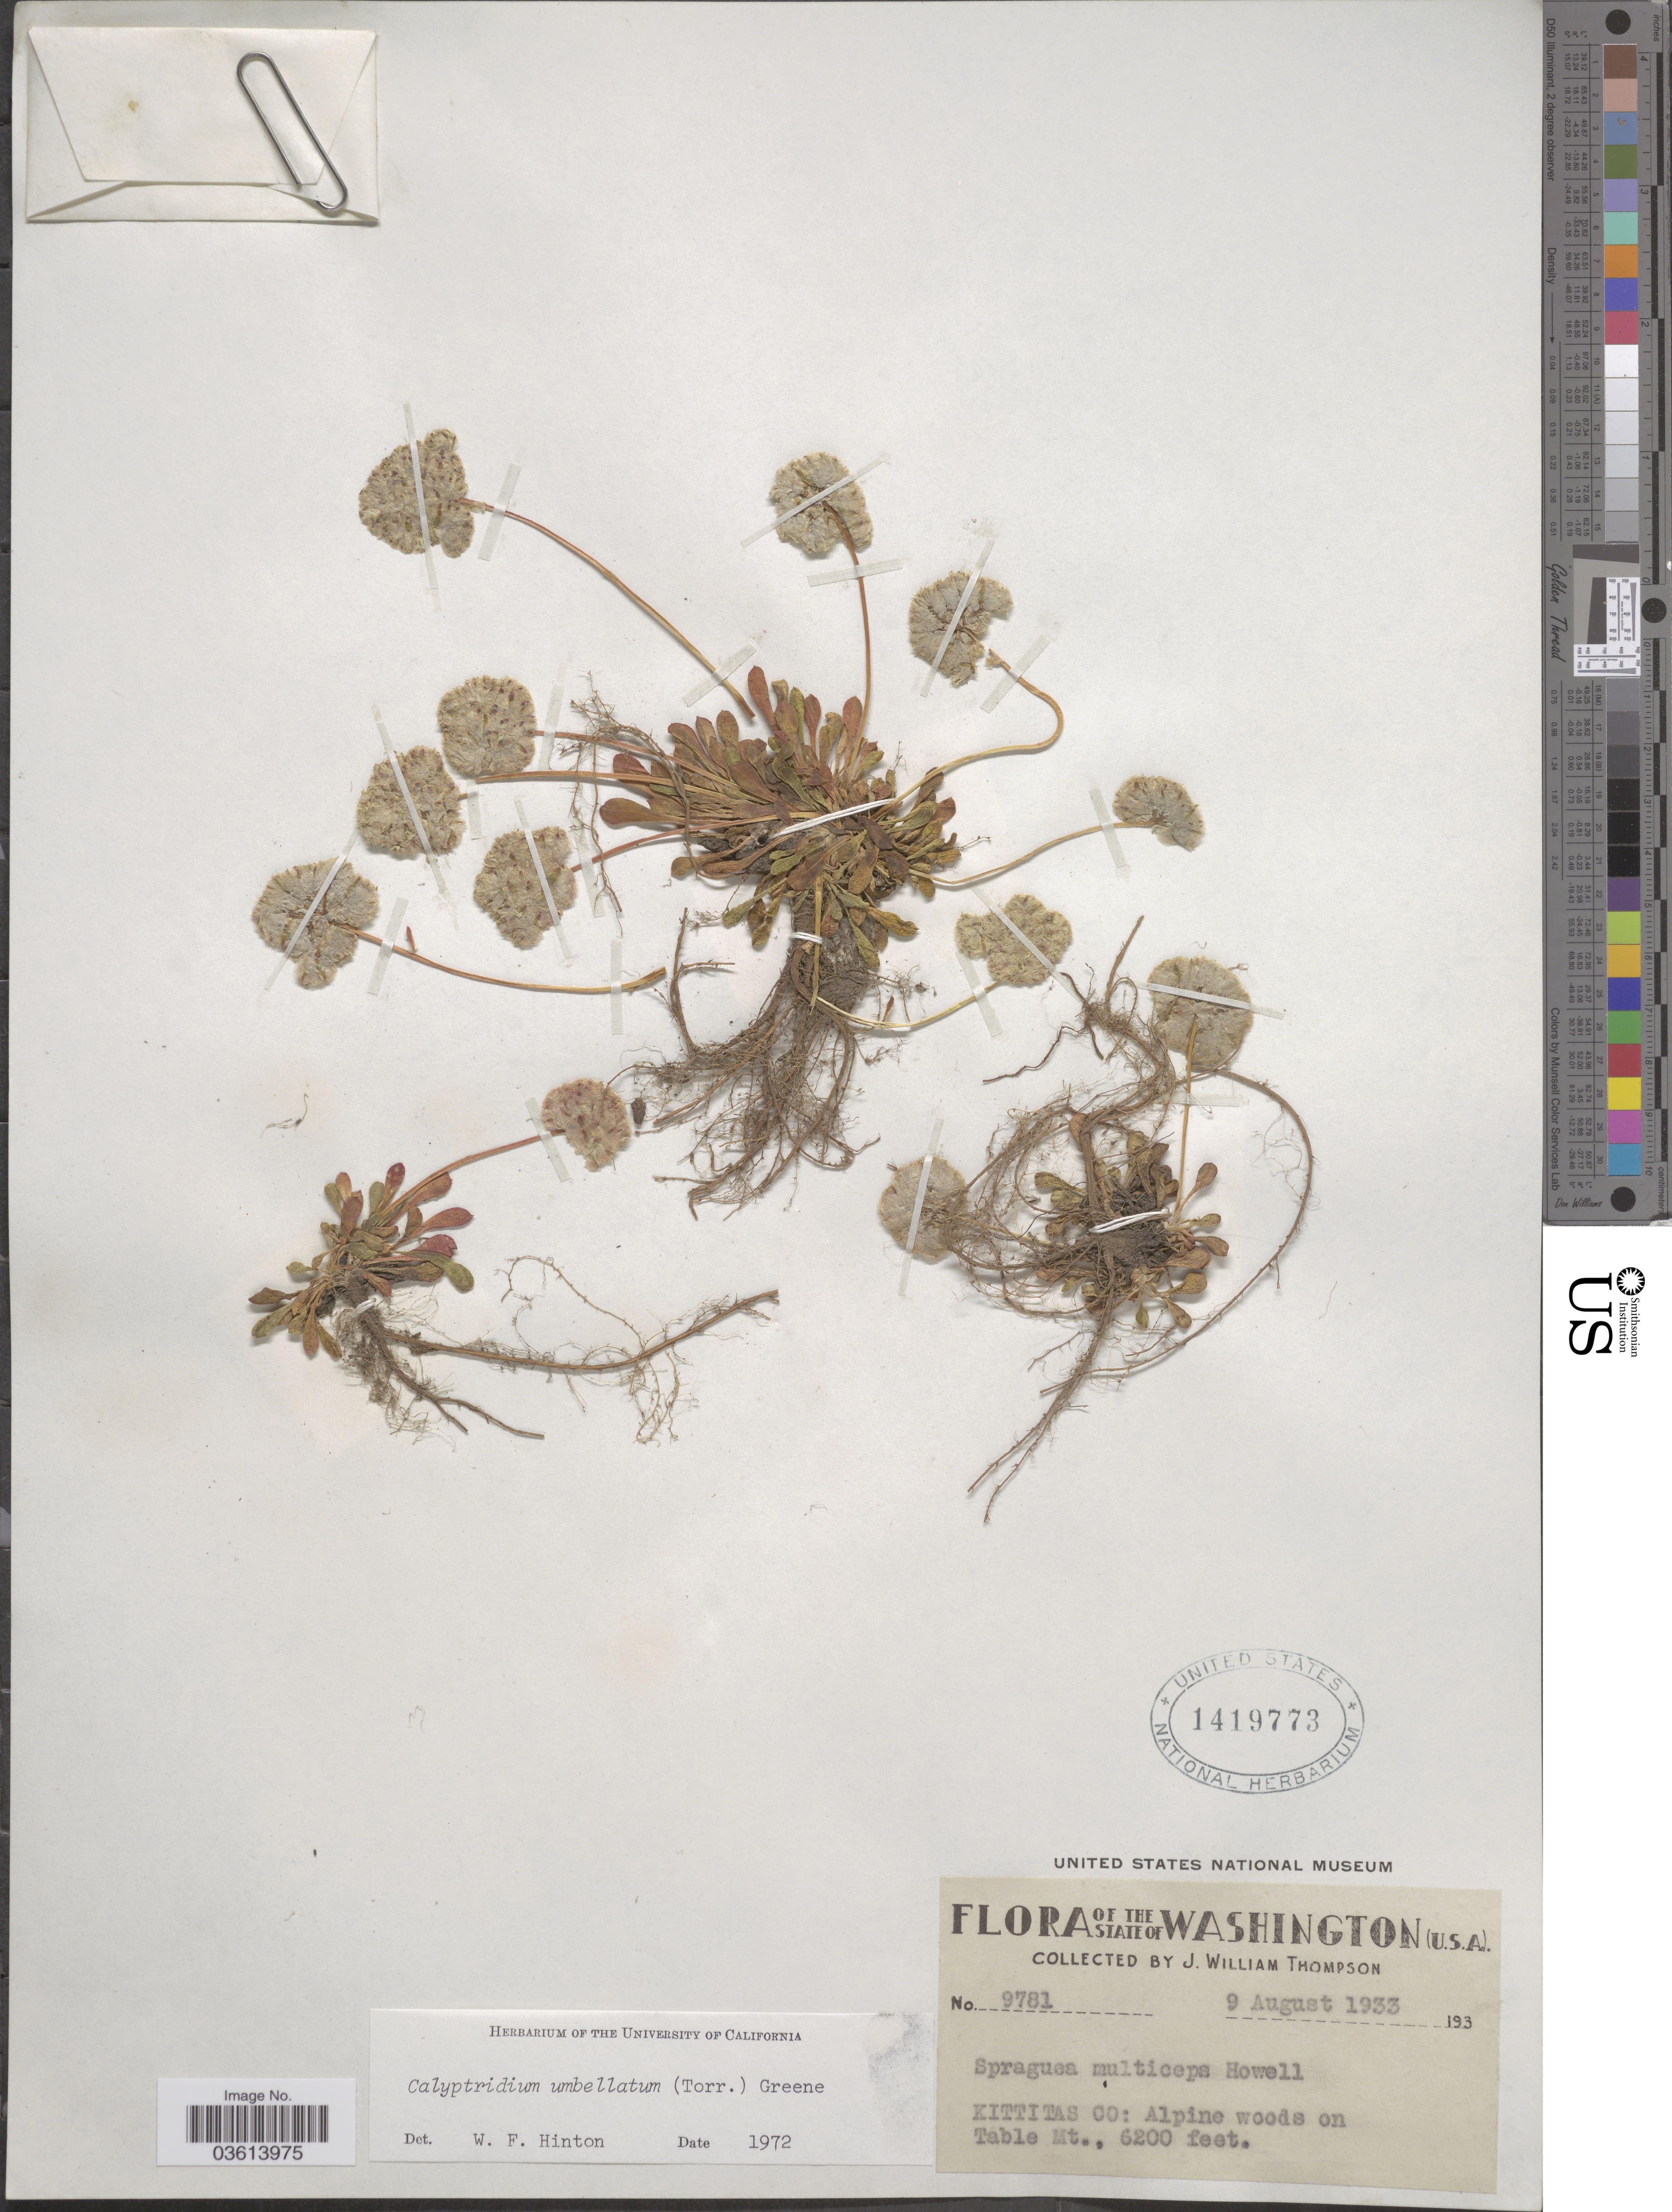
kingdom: Plantae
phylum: Tracheophyta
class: Magnoliopsida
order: Caryophyllales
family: Montiaceae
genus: Calyptridium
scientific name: Calyptridium umbellatum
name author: (Torr.) Greene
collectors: J. W. Thompson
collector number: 9781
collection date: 1933-08-09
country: United States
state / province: Washington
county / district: Kittitas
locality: Kittitas Co: Alpine woods on Table Mt.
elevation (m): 1890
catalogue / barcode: US 1419773